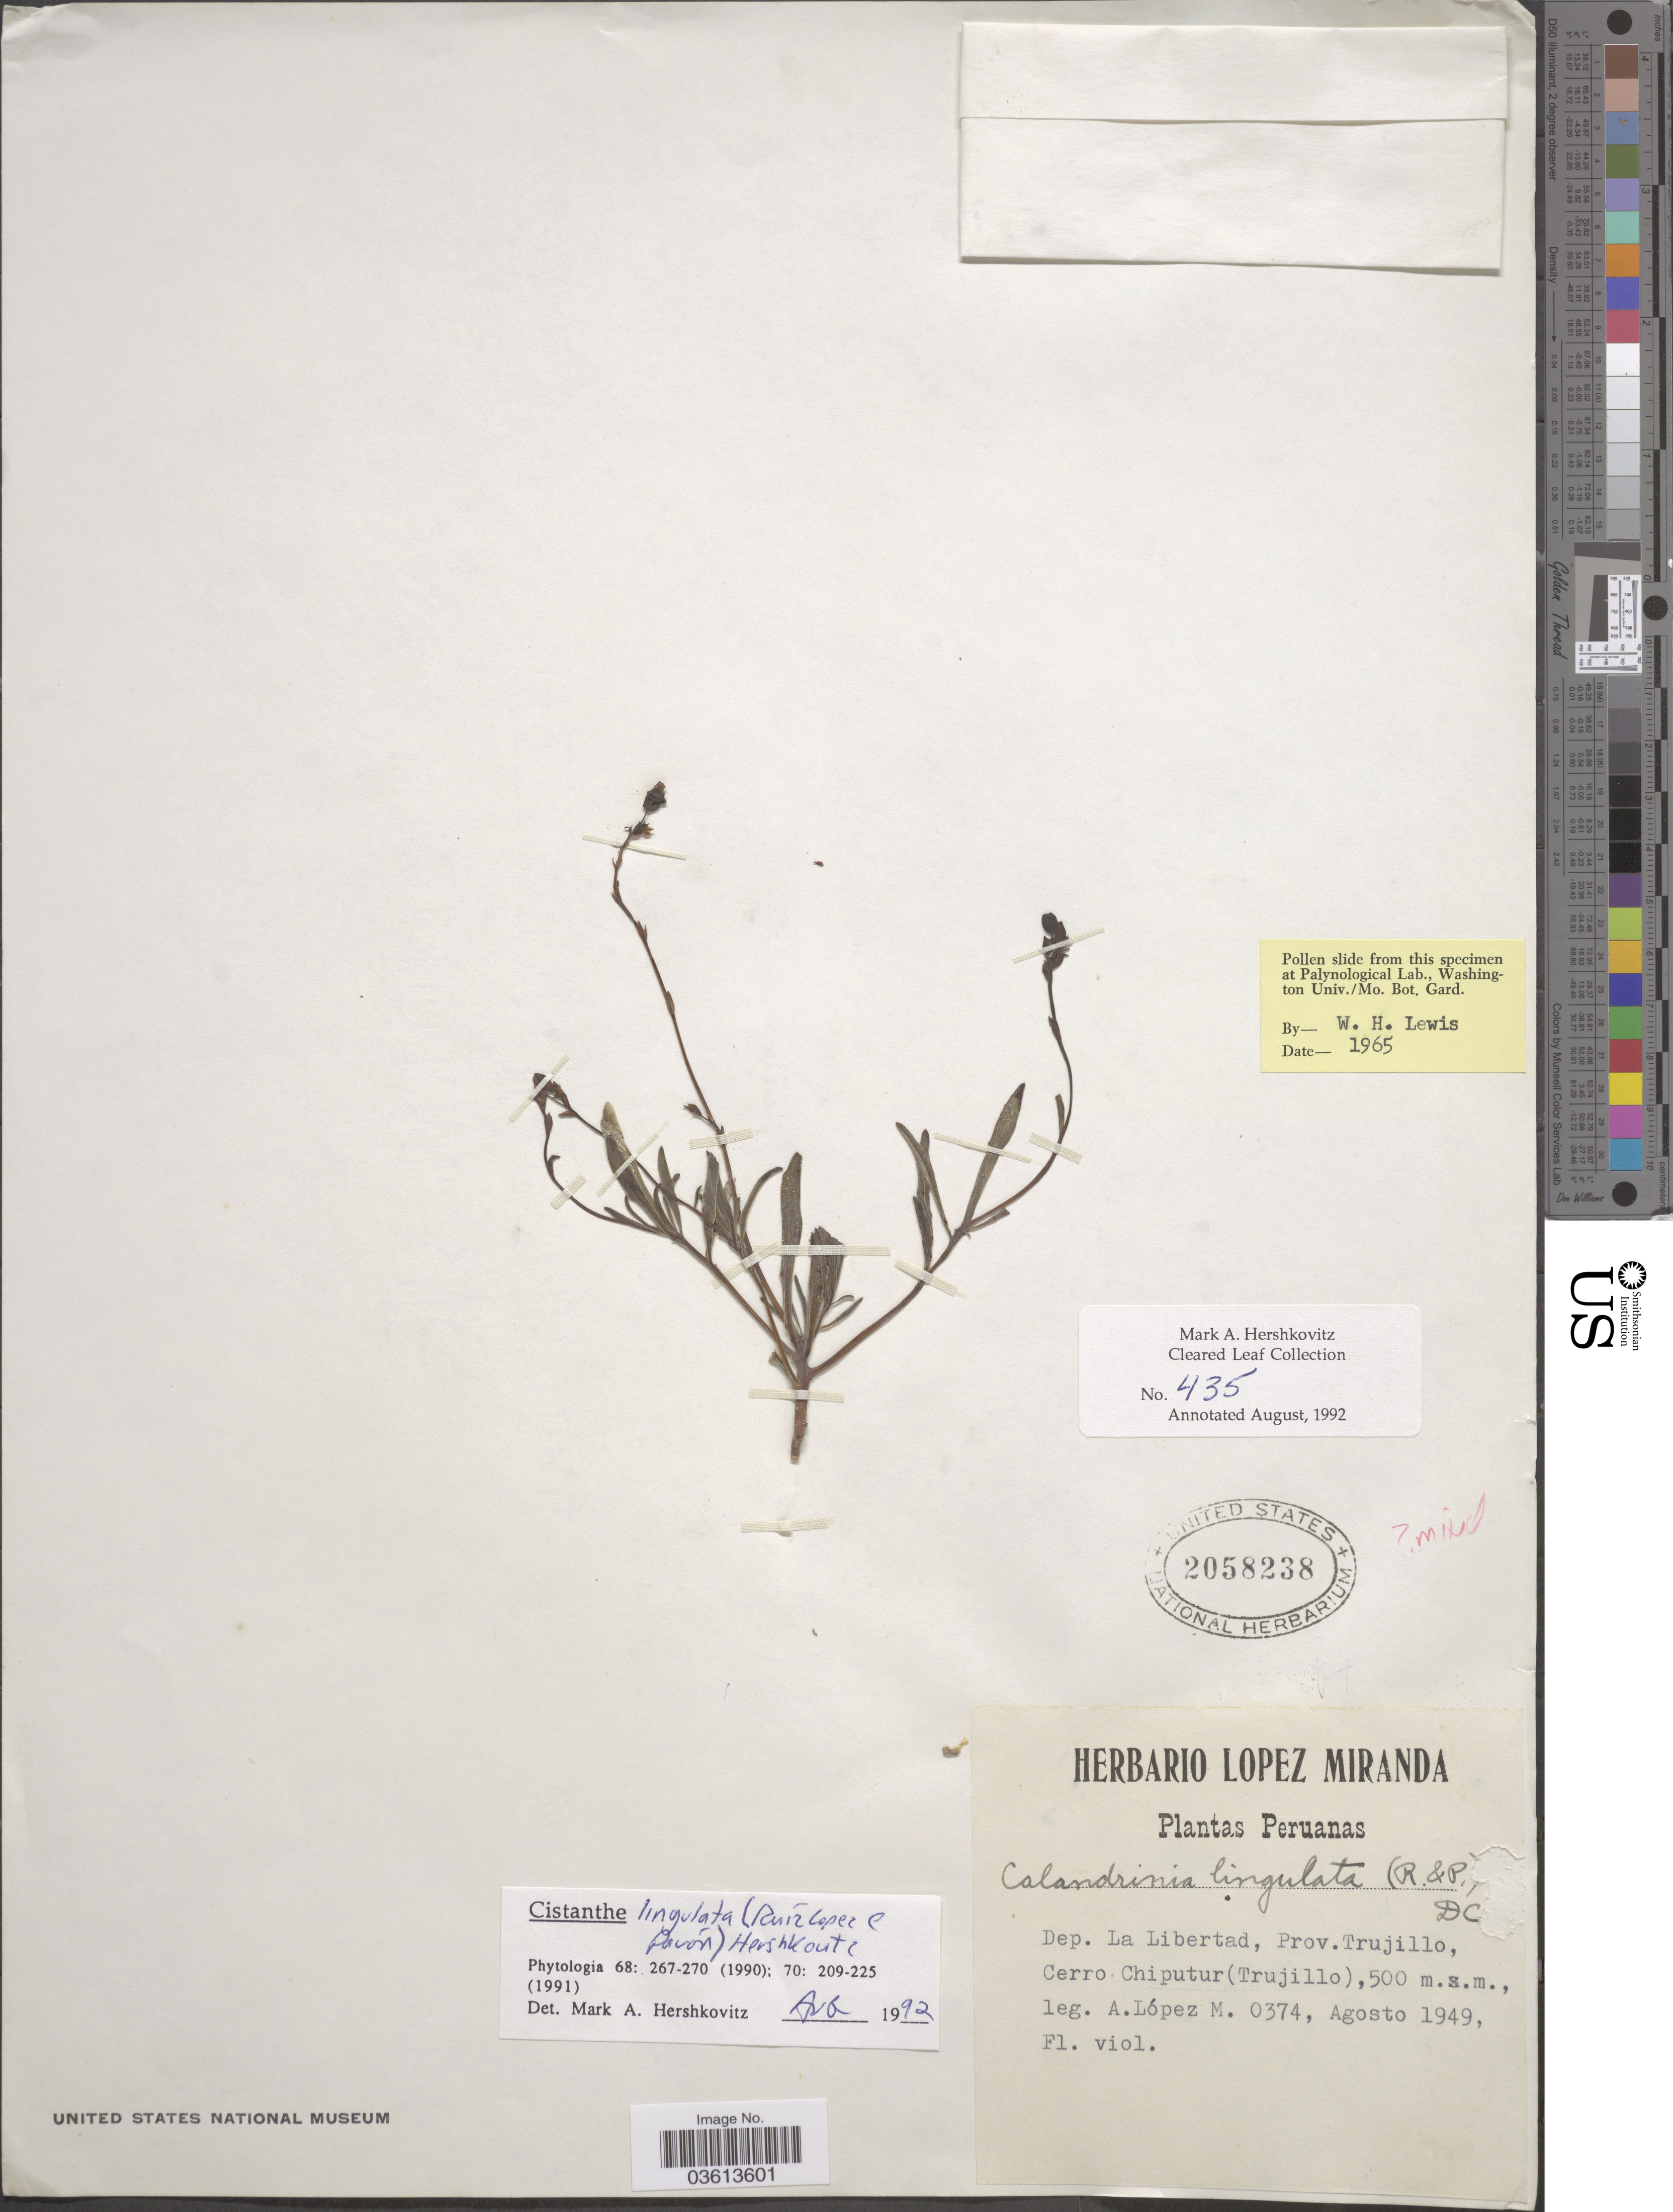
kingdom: Plantae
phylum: Tracheophyta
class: Magnoliopsida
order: Caryophyllales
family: Montiaceae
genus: Calandrinia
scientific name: Calandrinia lingulata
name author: Steud.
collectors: A. López M.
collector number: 0374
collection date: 1949-08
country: Peru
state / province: La Libertad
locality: Dep. La Libertad, Prov. Trujillo, Cerro Chiputur (Trujillo).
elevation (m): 500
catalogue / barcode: US 2058238